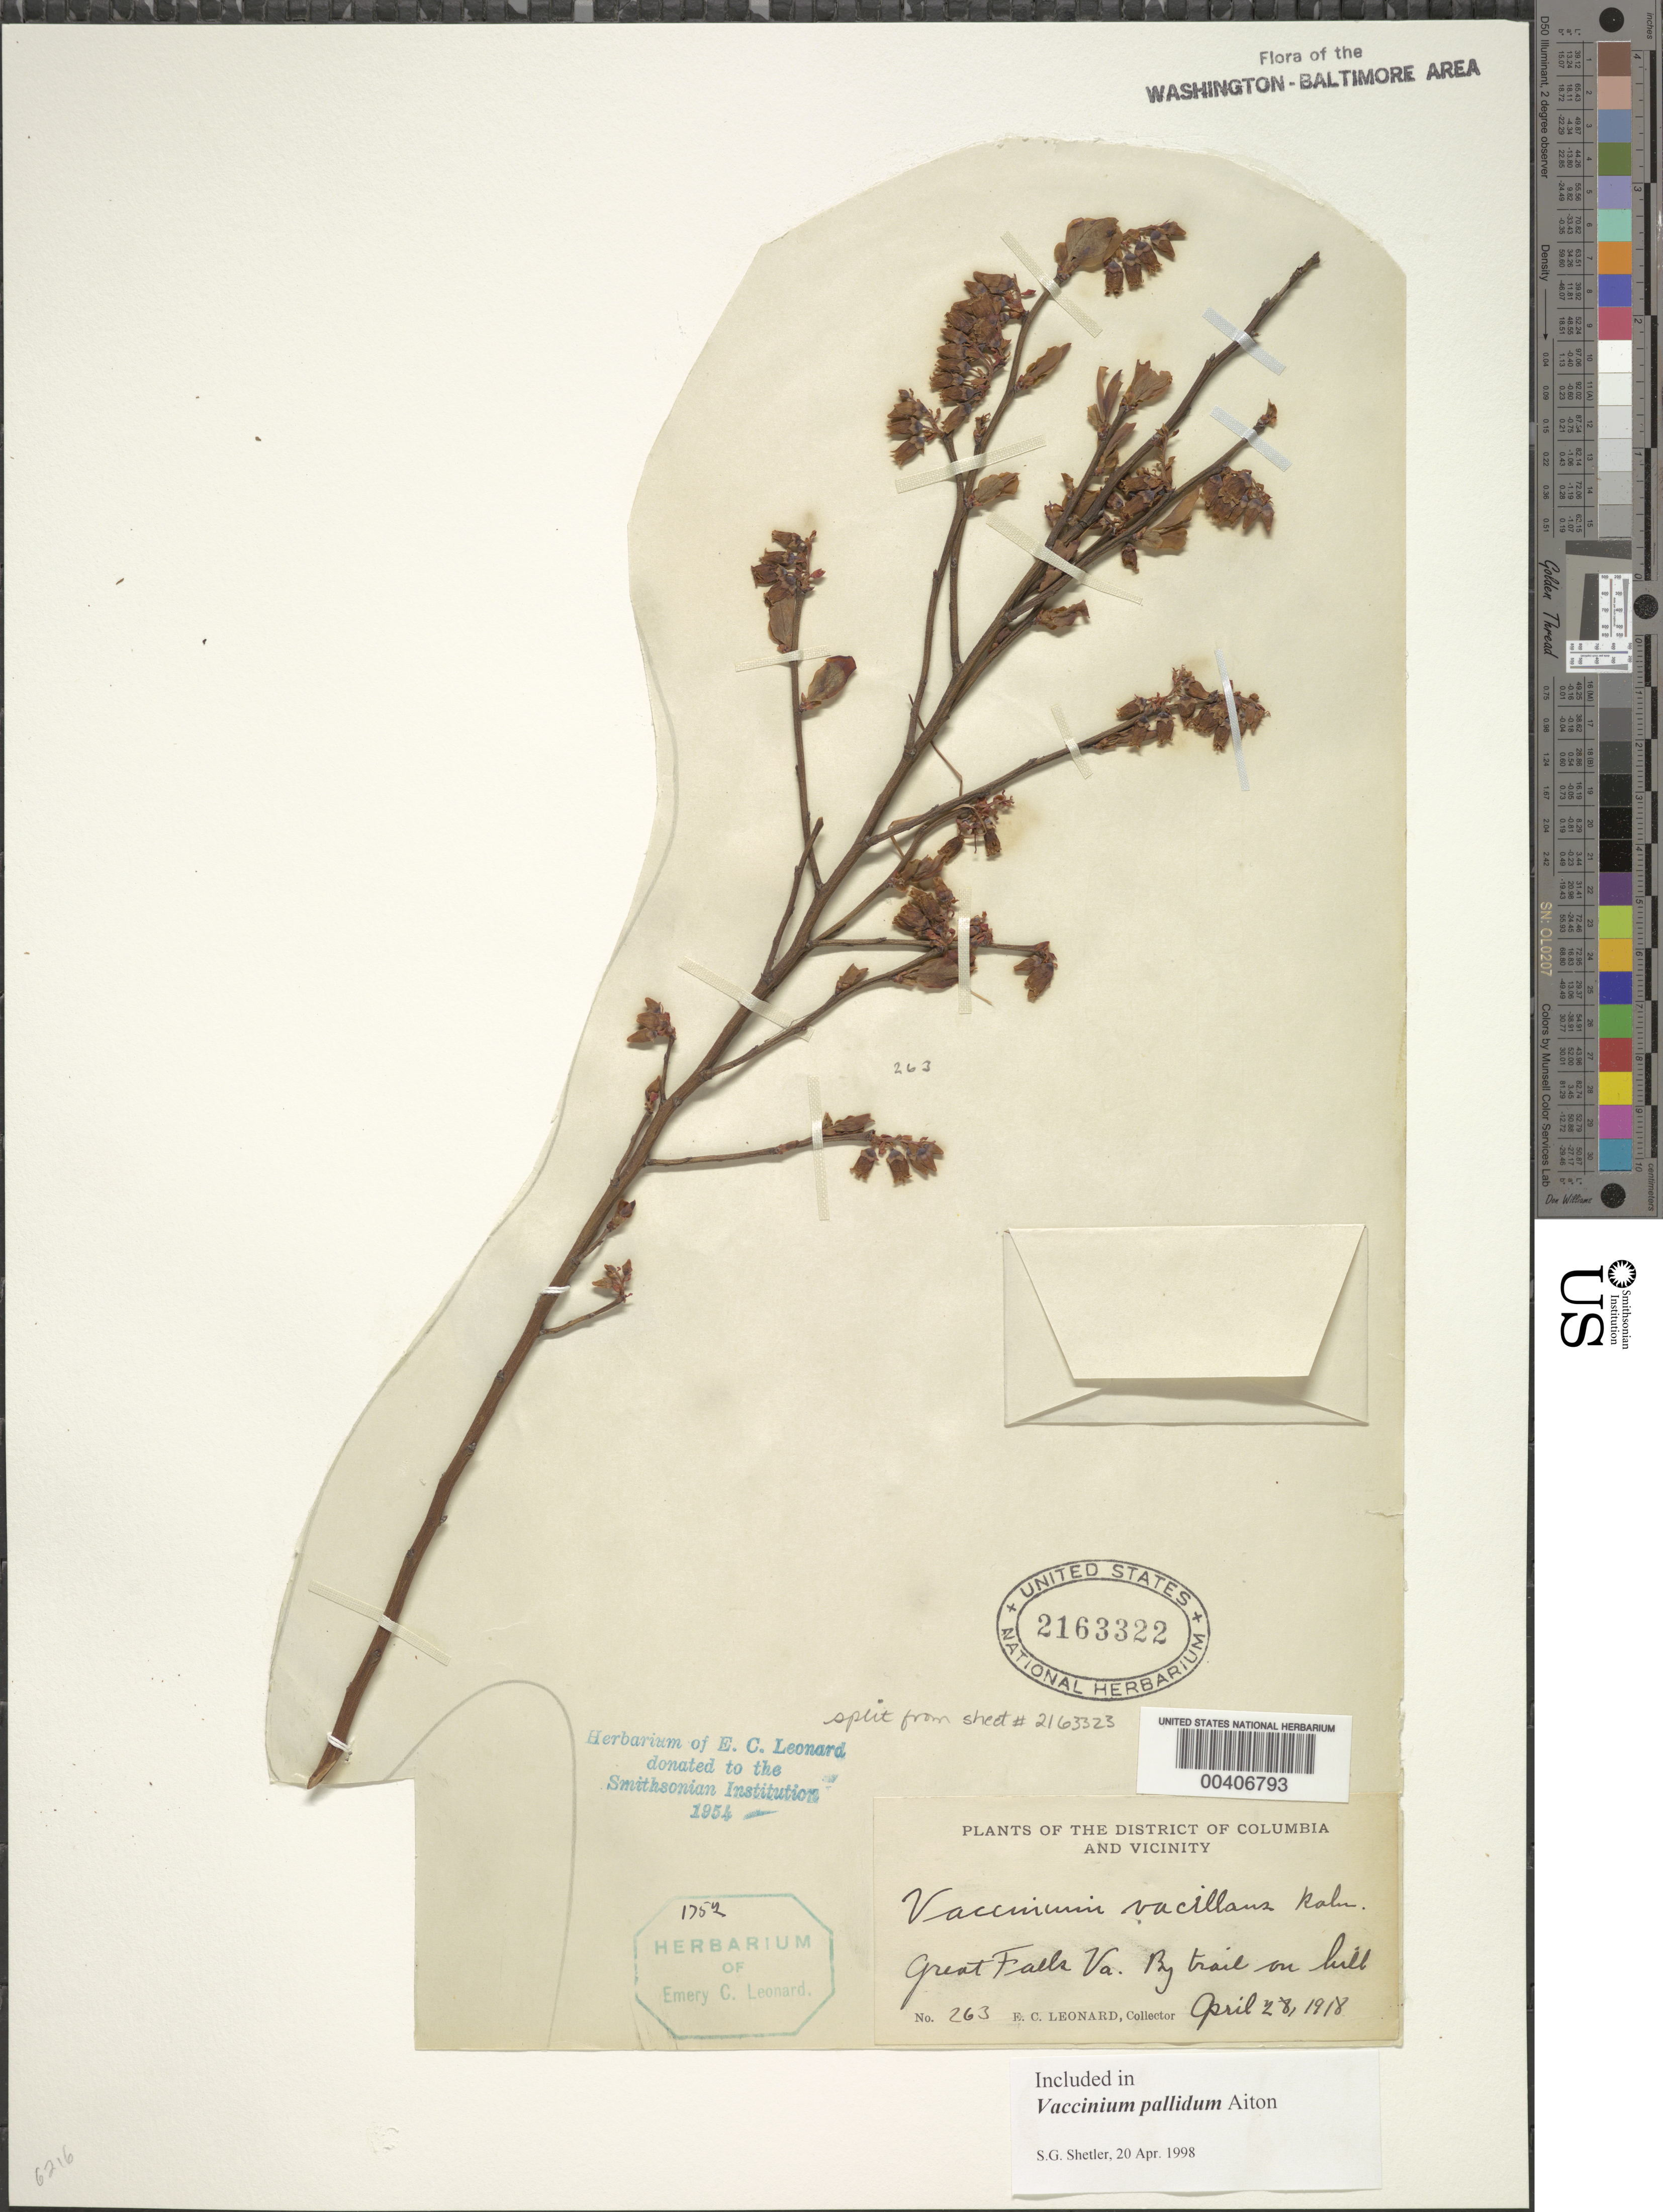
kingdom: Plantae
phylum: Tracheophyta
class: Magnoliopsida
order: Ericales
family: Ericaceae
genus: Vaccinium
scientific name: Vaccinium pallidum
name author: Aiton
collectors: E. C. Leonard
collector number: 263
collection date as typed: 28 Apr 1918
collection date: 1918-04-28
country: United States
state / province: Virginia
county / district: Fairfax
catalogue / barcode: US 2163322